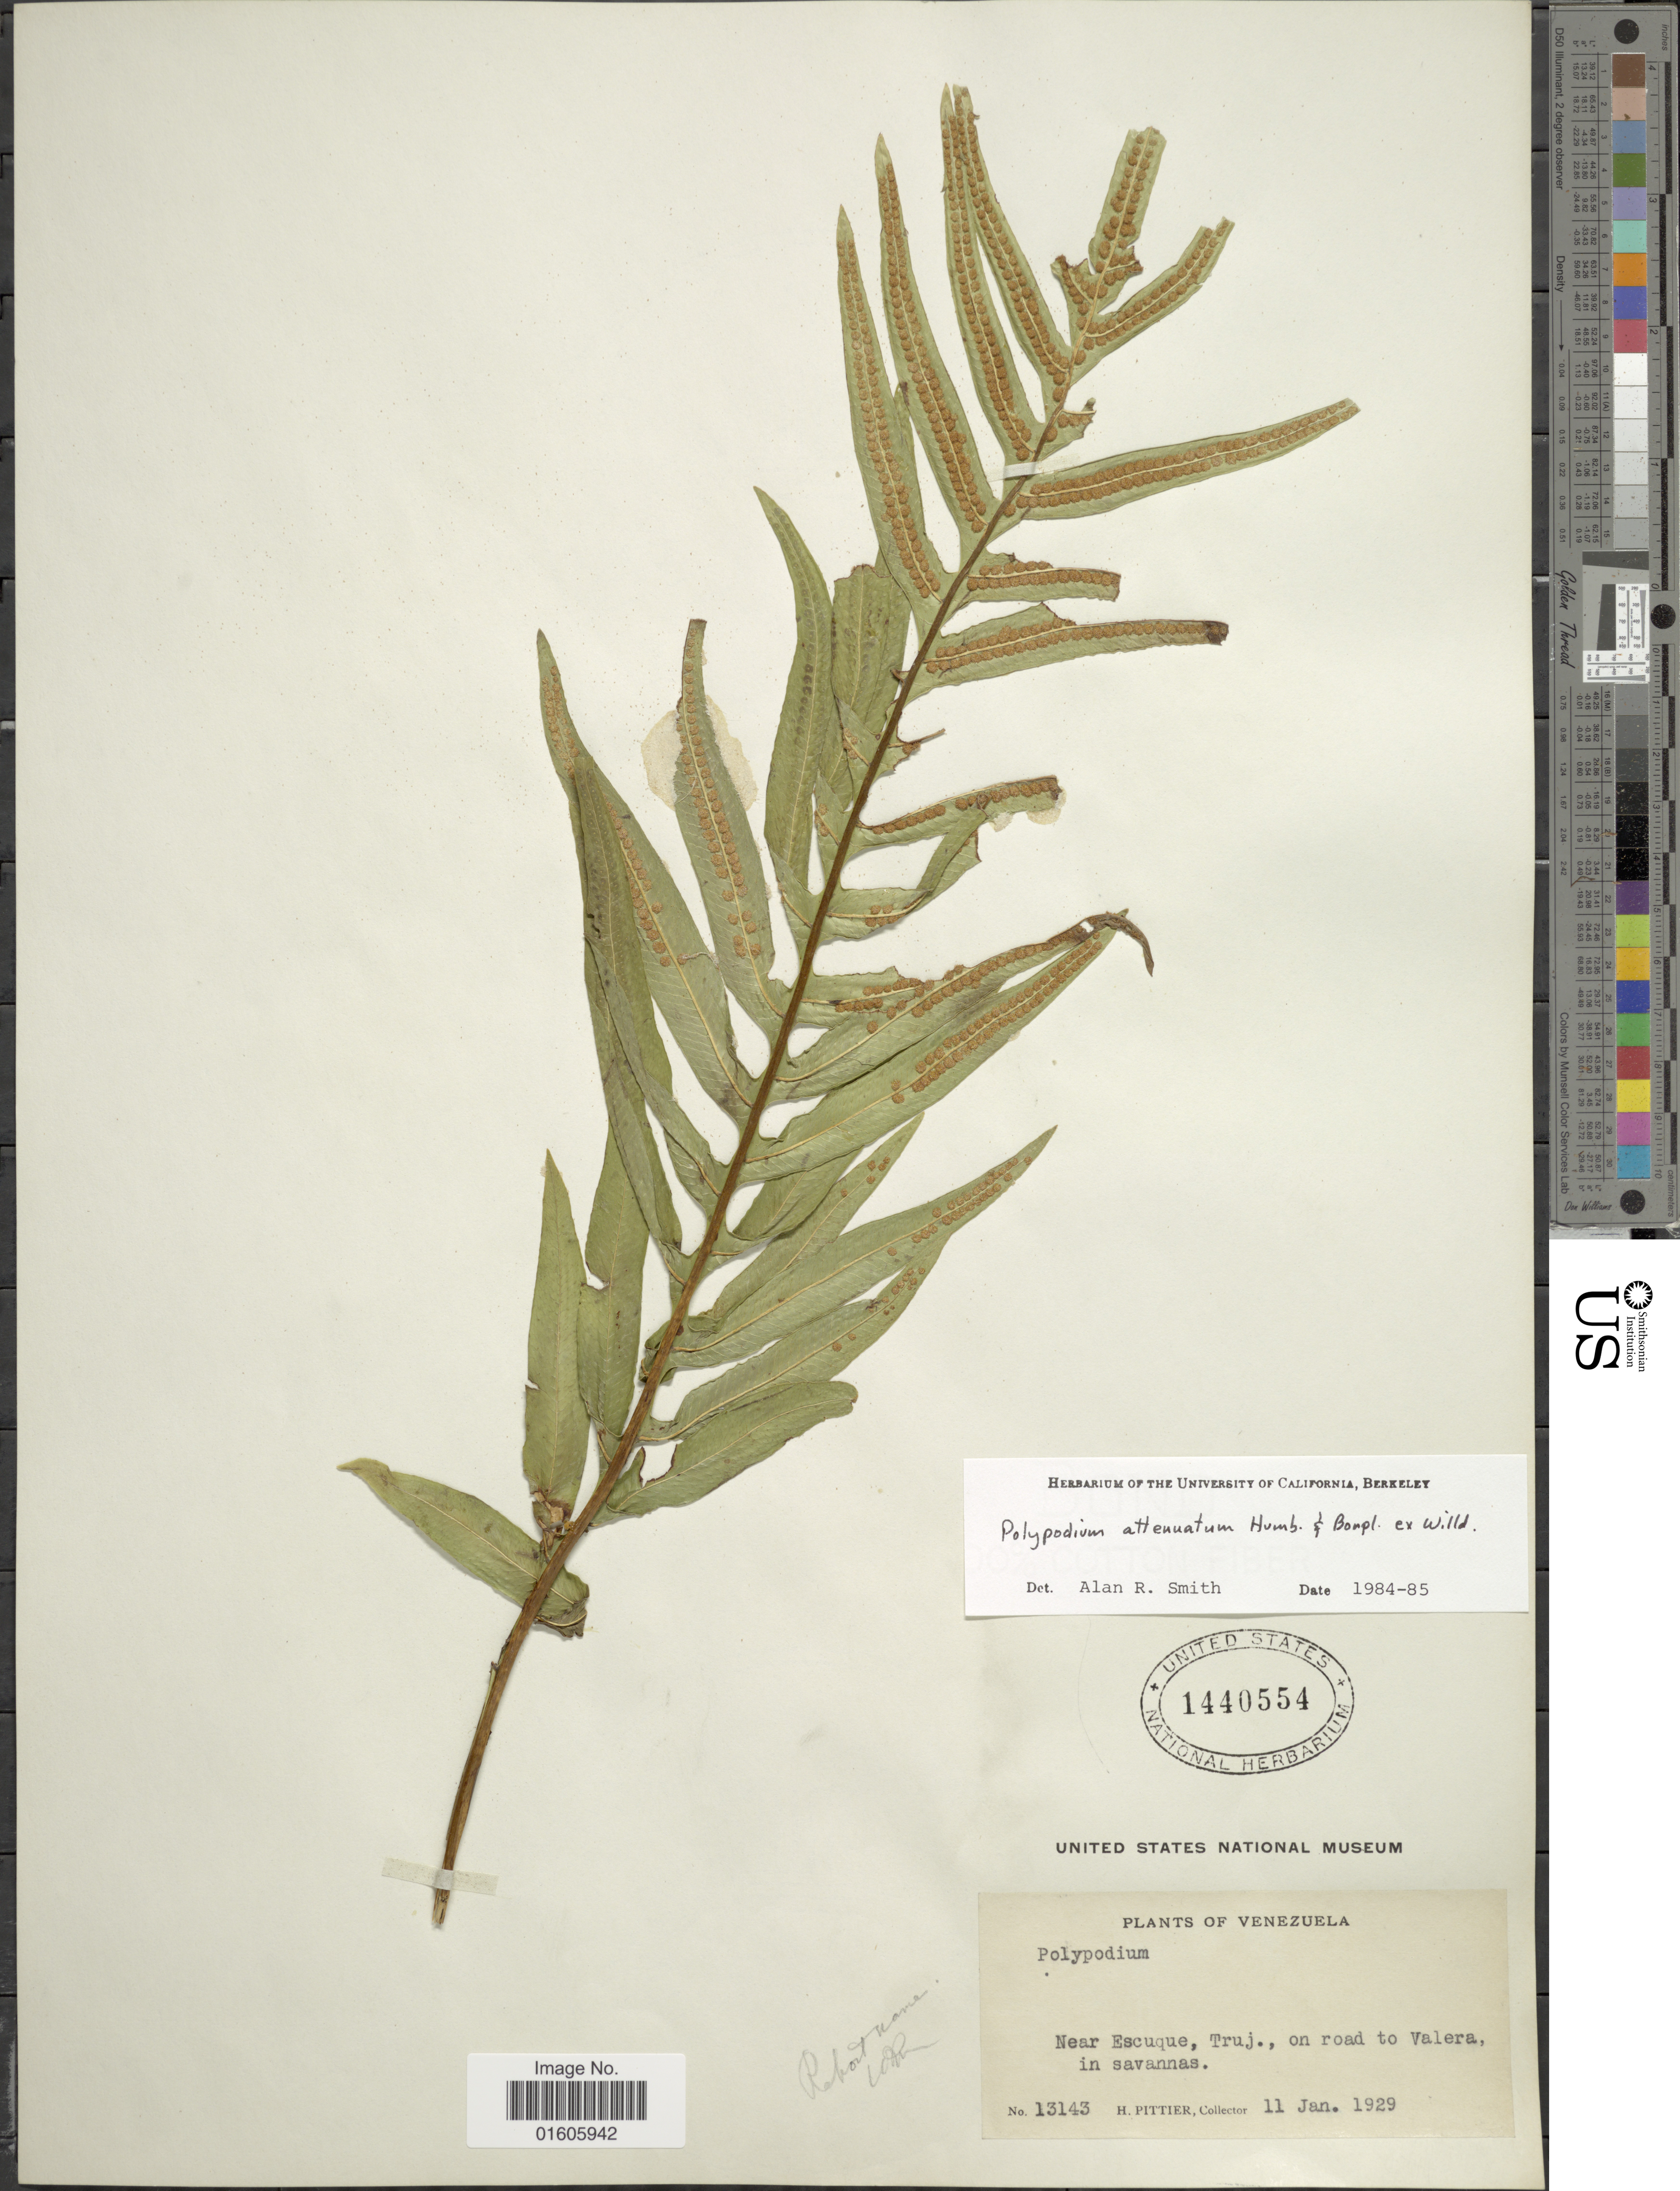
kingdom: Plantae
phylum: Tracheophyta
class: Polypodiopsida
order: Polypodiales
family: Polypodiaceae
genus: Serpocaulon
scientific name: Serpocaulon attenuatum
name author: (Humb. & Bonpl. ex Willd.) A.R. Sm.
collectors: H. F. Pittier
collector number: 13143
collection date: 1929-01-11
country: Venezuela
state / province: Trujillo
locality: Near Escuque, Truj., on road to Valera, in savannas.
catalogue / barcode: US 1440554